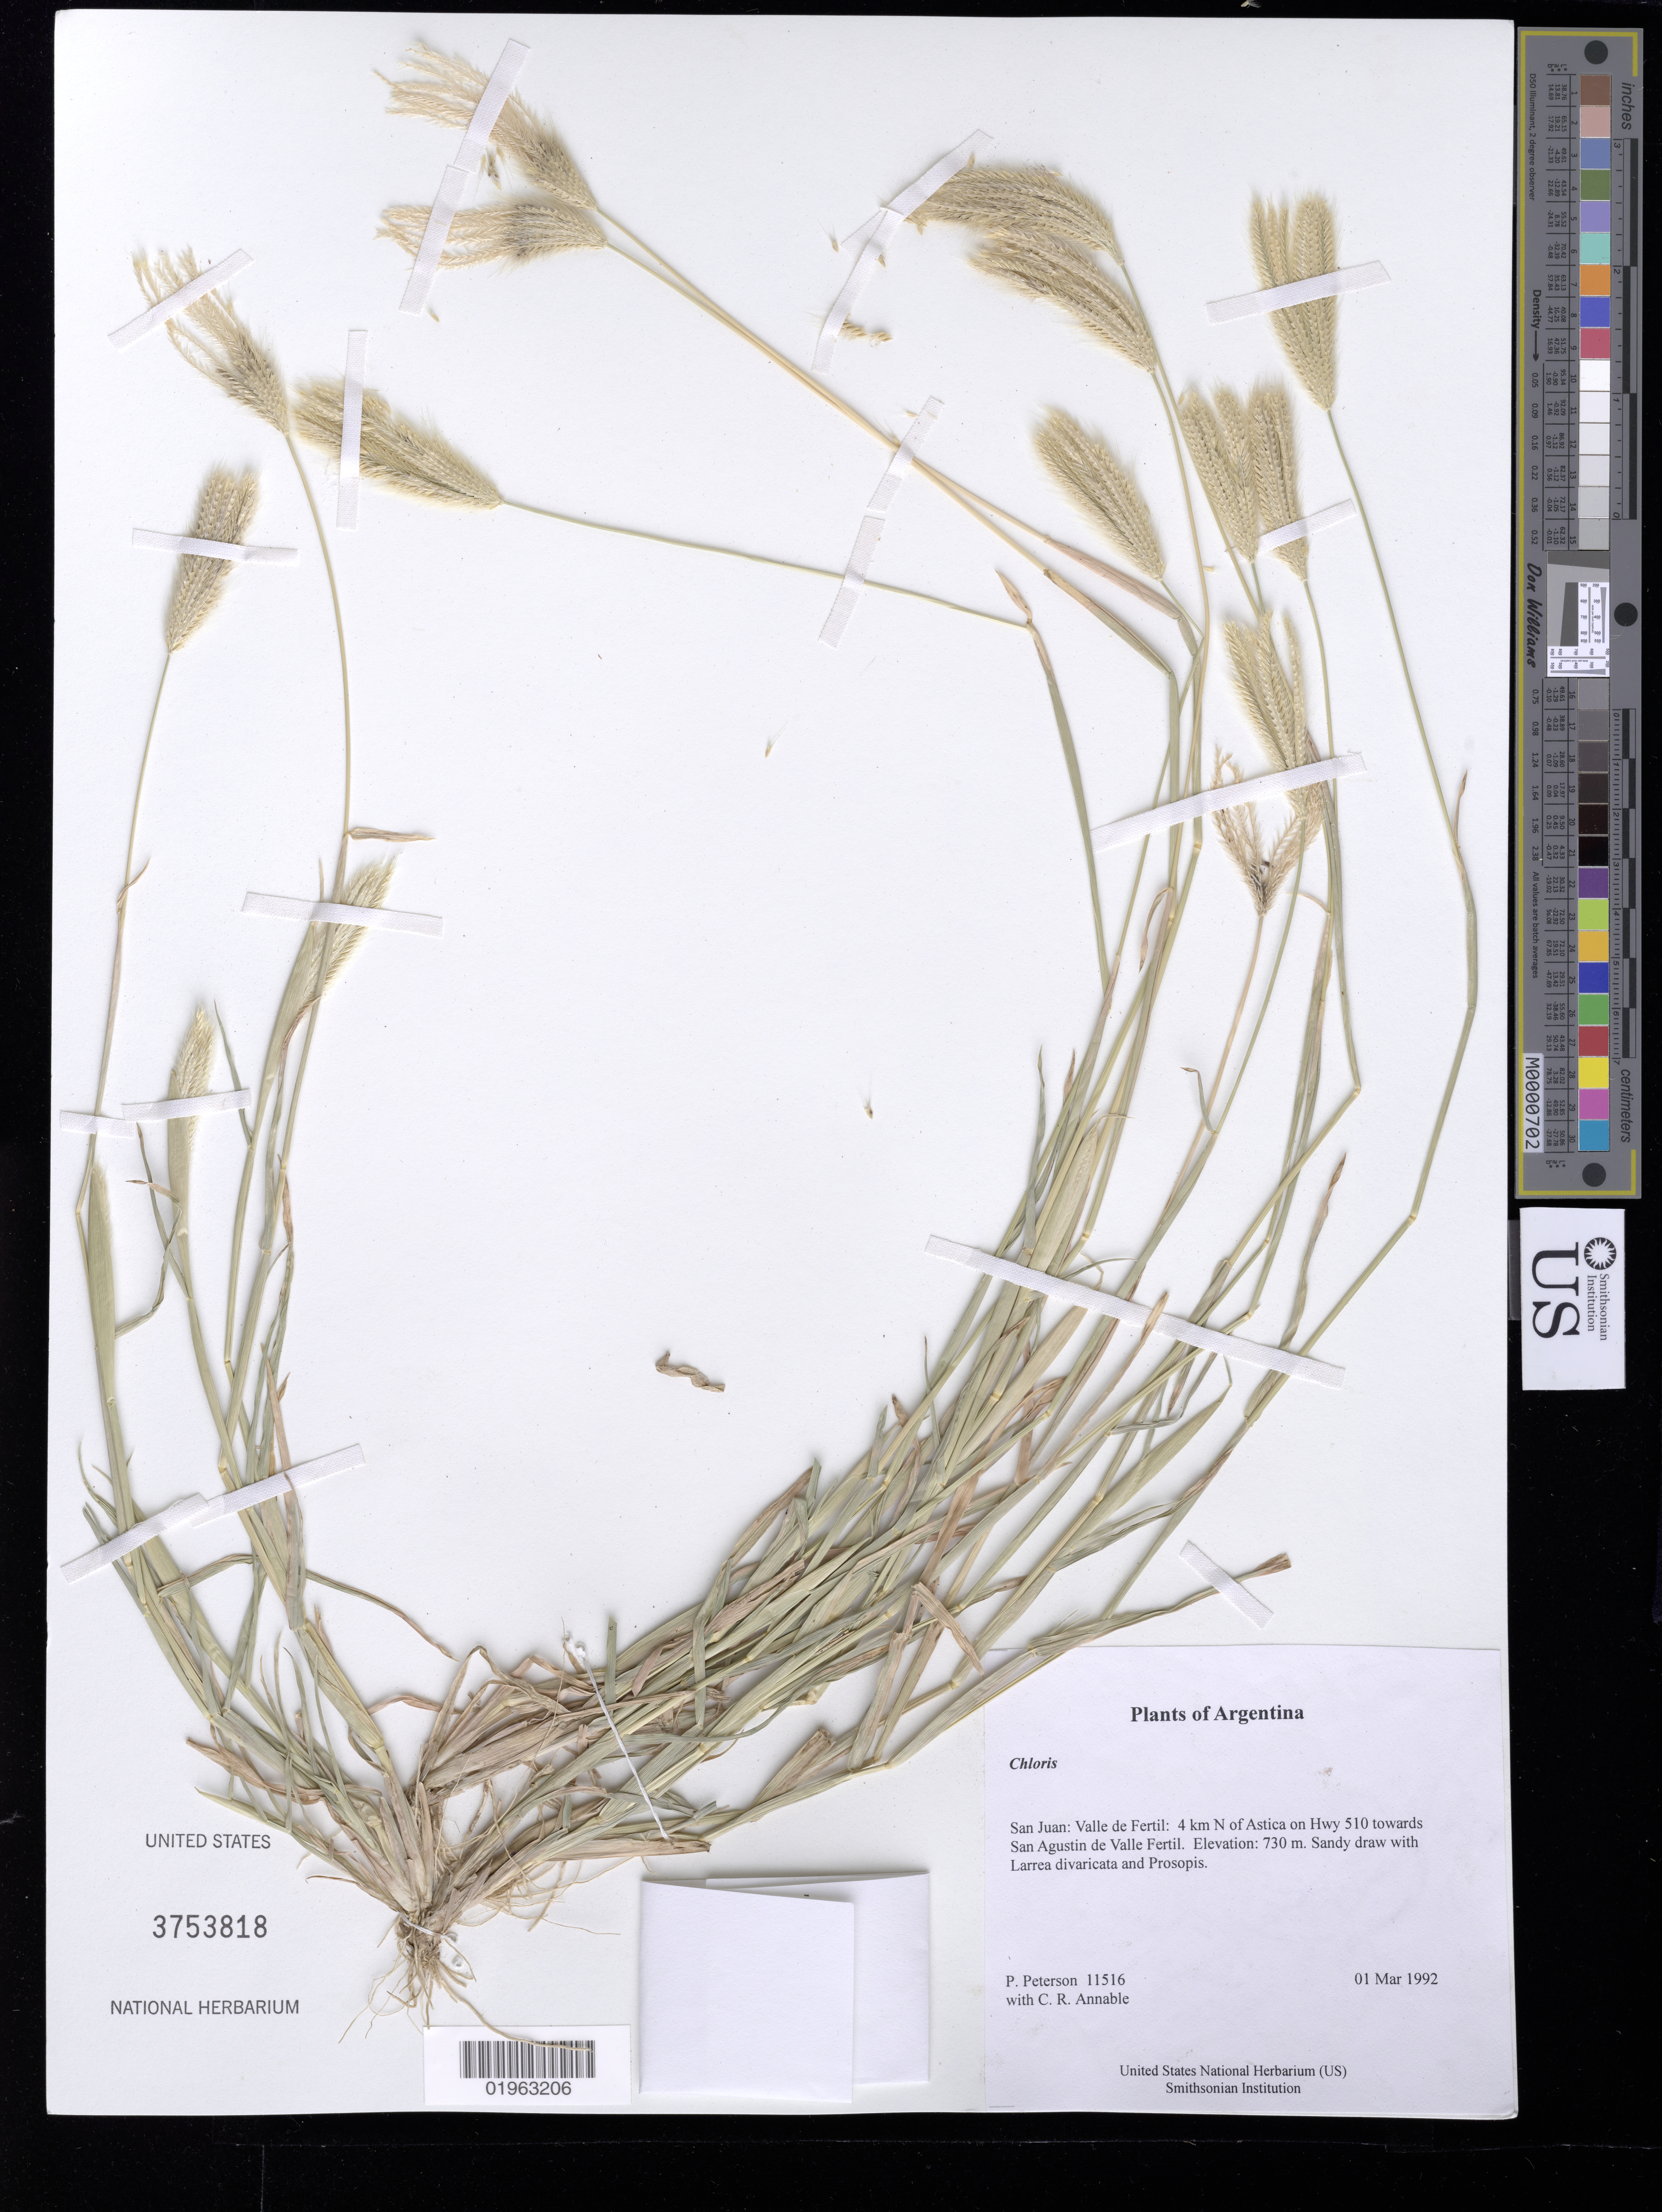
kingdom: Plantae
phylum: Tracheophyta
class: Liliopsida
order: Poales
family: Poaceae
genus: Chloris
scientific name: Chloris sp.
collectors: P. M. Peterson & C. R. Annable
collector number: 11516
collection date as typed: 01 Mar 1992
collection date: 1992-03-01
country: Argentina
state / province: San Juan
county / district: Valle de Fertil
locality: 4 km N of Astica on Hwy 510 towards San Agustin de Valle Fertil.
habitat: Sandy draw with Larrea divaricata and Prosopis.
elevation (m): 730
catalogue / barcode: US 3753818